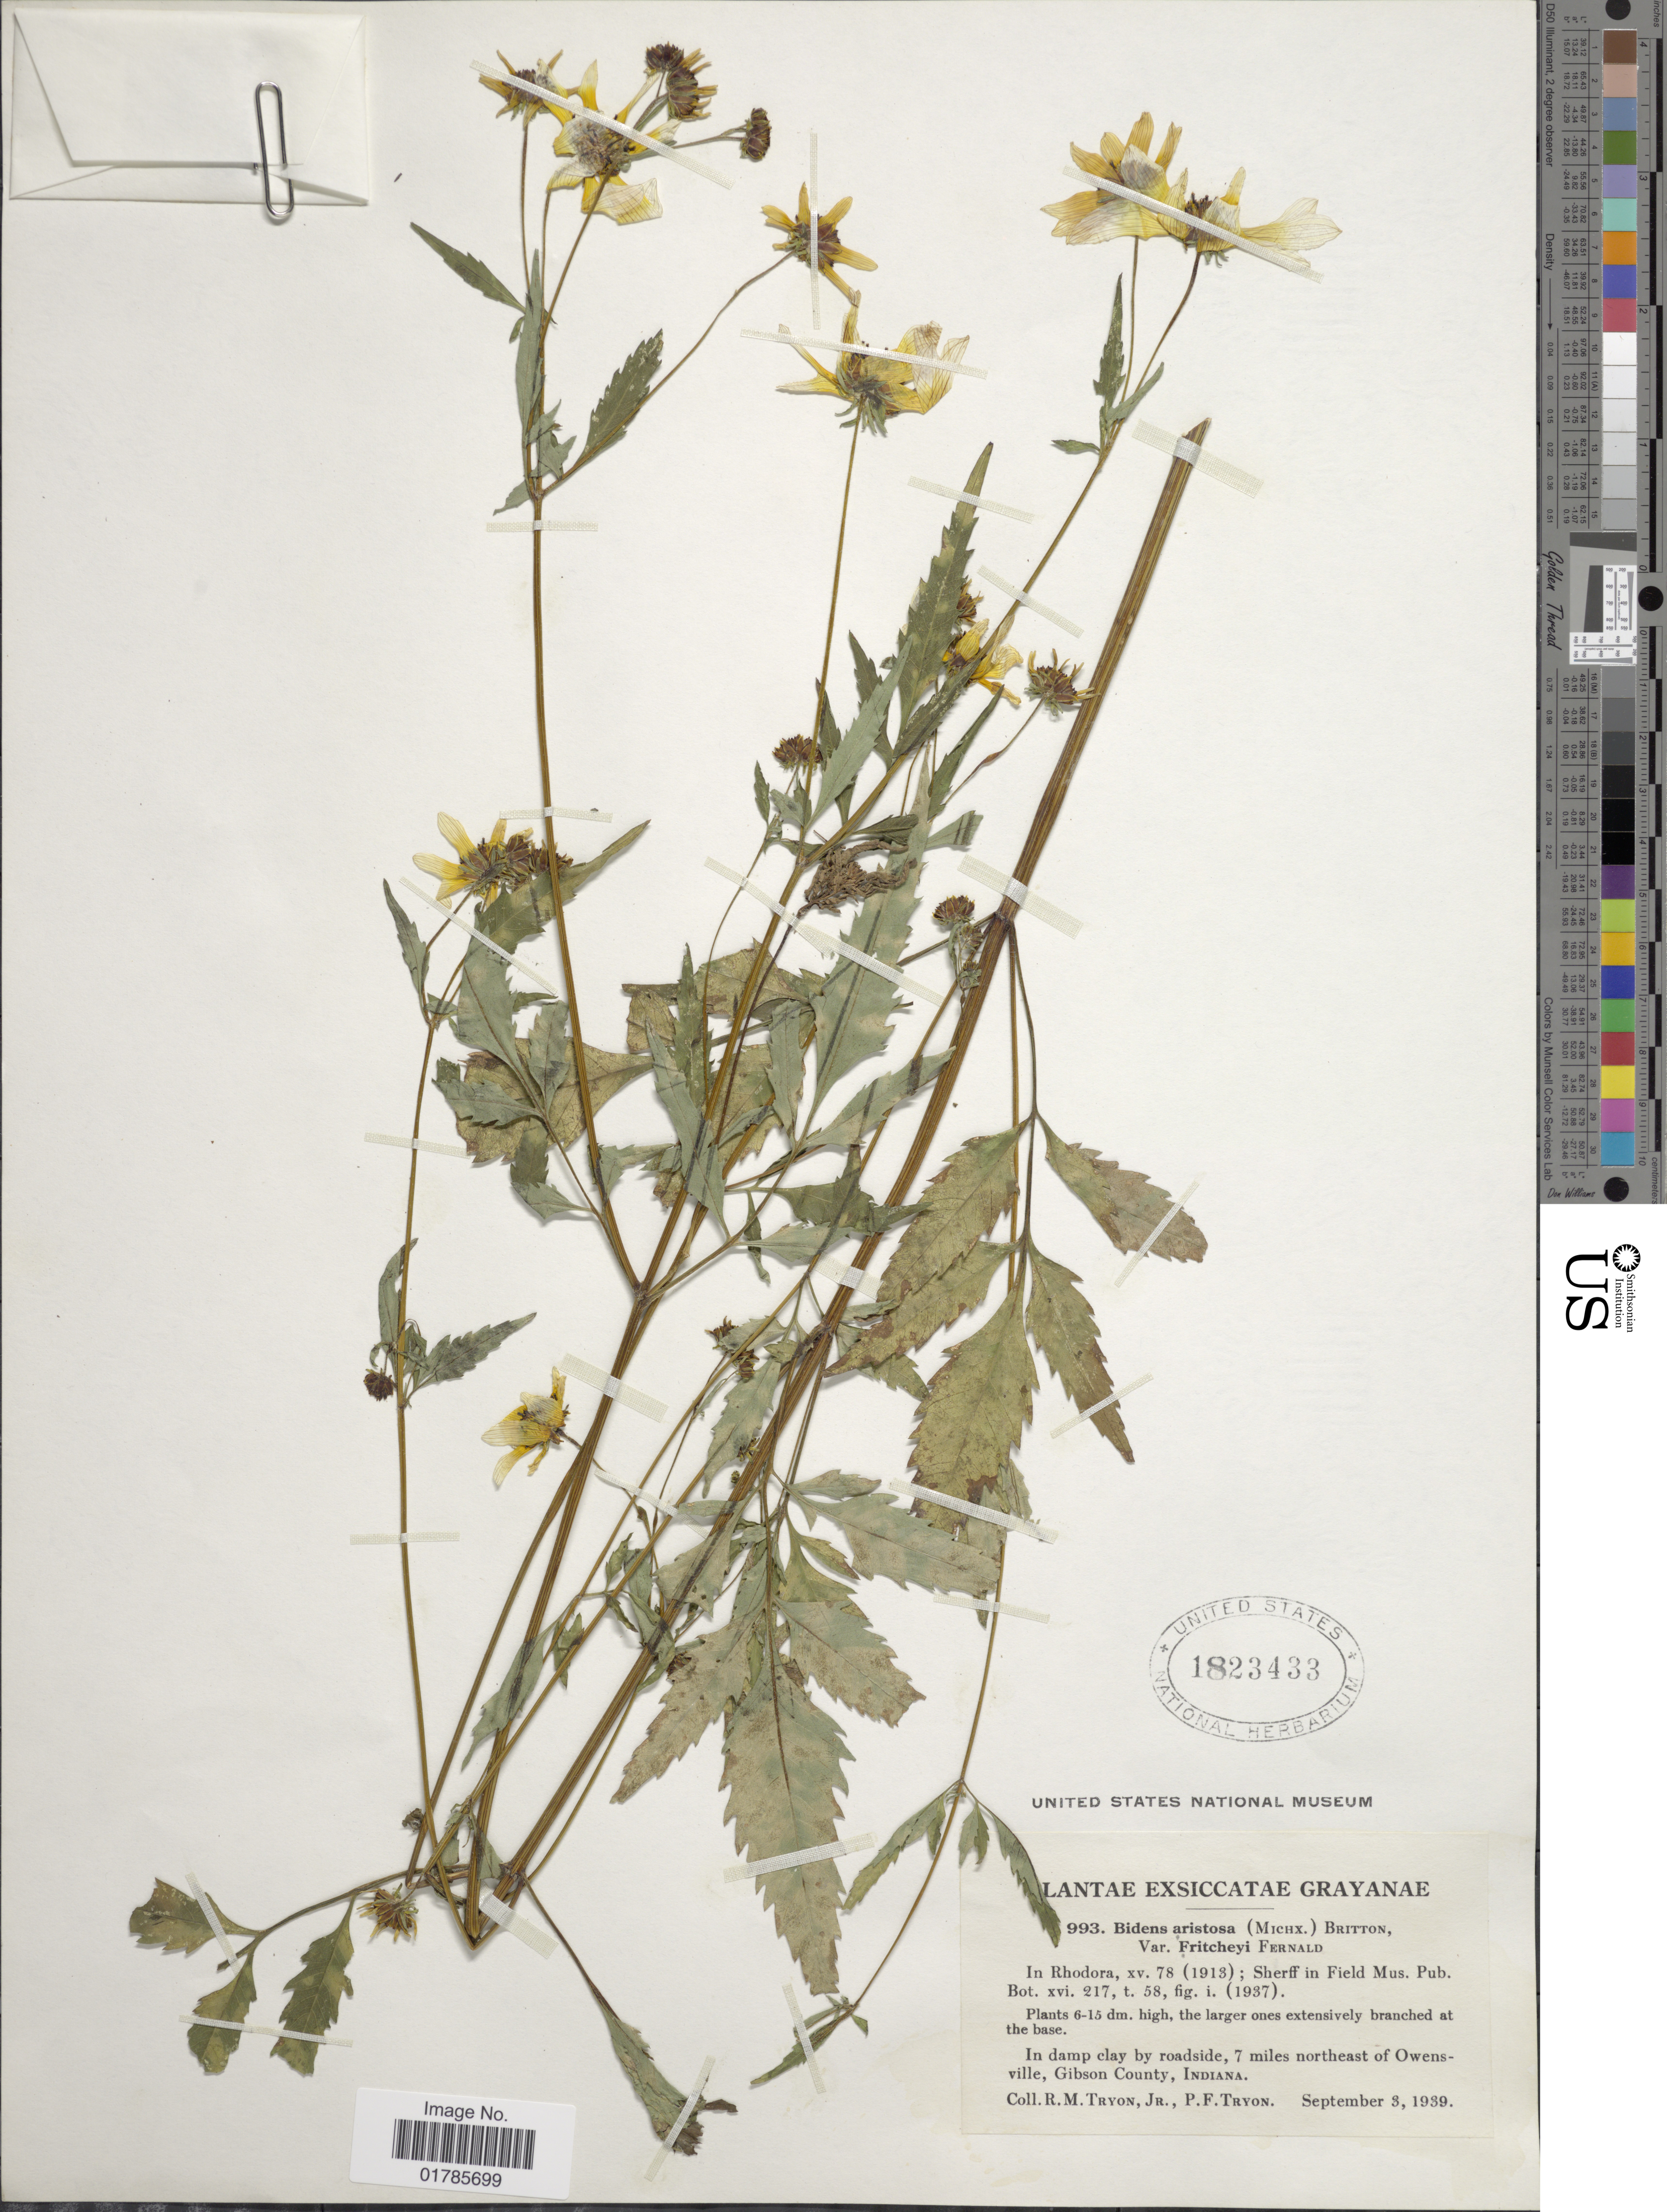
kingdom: Plantae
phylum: Tracheophyta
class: Magnoliopsida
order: Asterales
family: Asteraceae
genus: Bidens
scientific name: Bidens aristosa var. fritcheyi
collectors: R. M. Tryon & P. Tryon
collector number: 993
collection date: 1939-09-03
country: United States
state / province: Indiana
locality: Exsiccatae Grayanae, 7 miles northeast of Owensville, Gibson County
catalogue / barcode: US 1823433